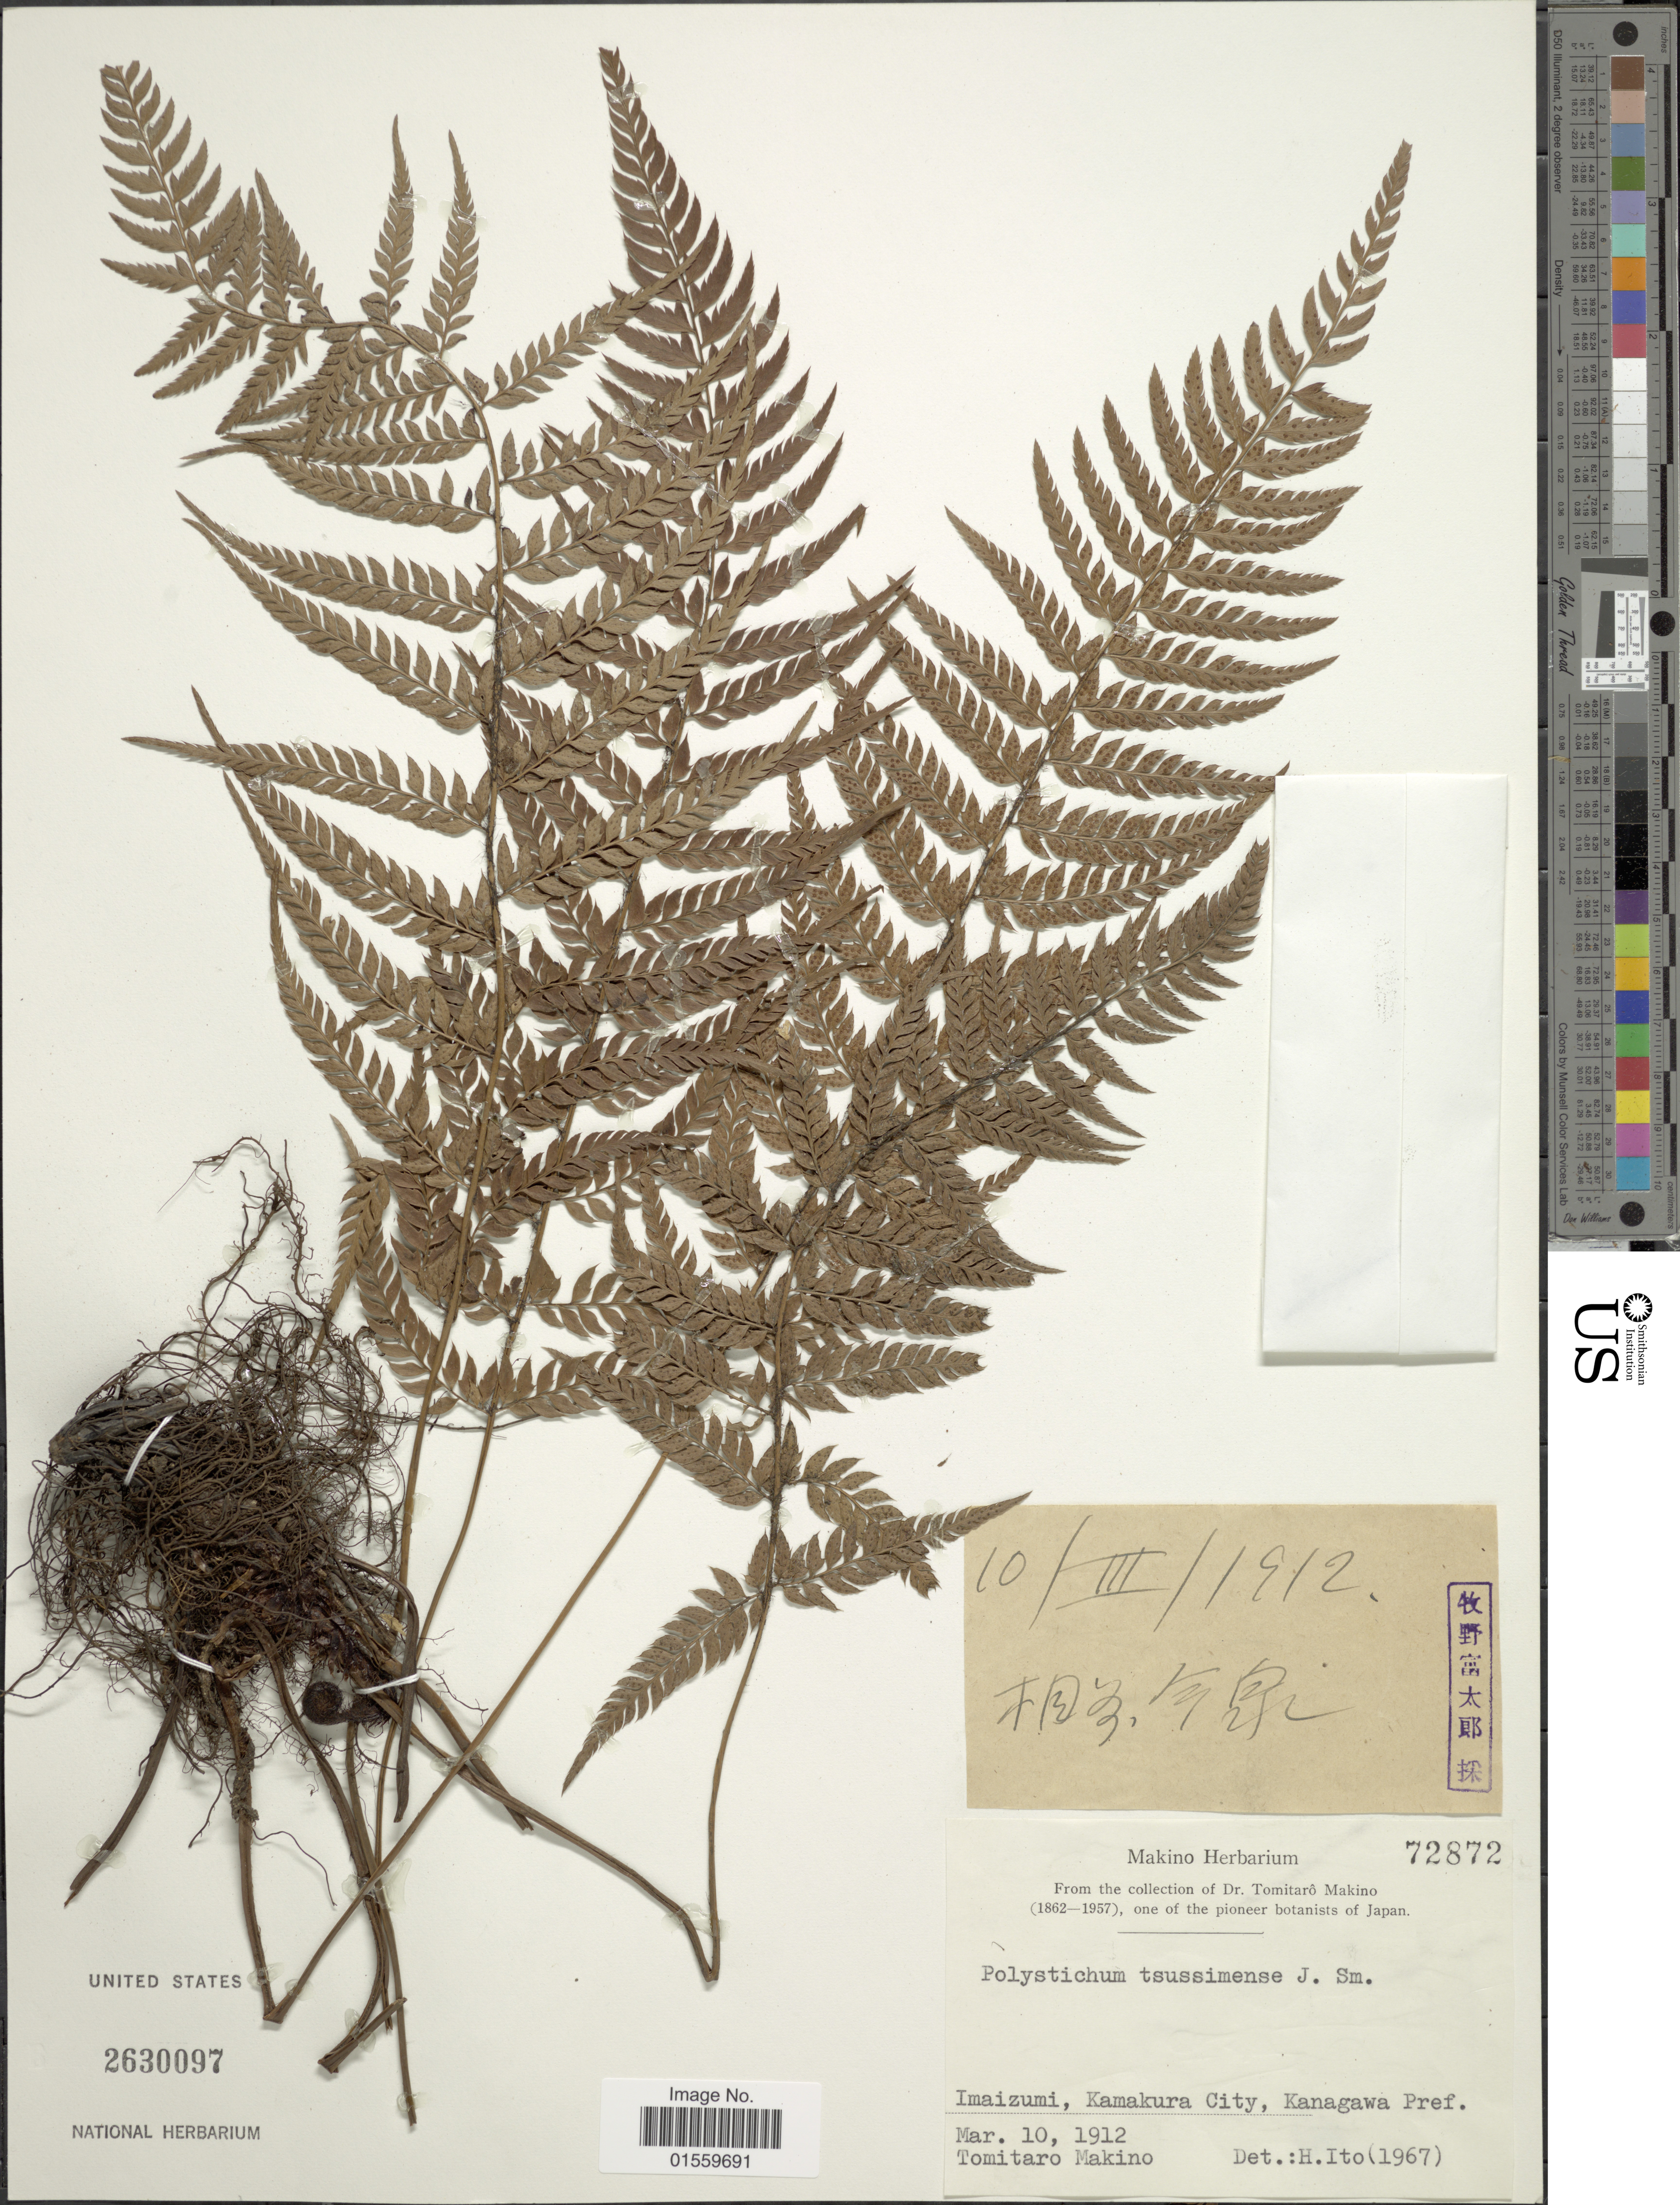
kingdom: Plantae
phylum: Tracheophyta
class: Polypodiopsida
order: Polypodiales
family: Dryopteridaceae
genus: Polystichum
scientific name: Polystichum tsus-simense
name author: (Hook.) J. Sm.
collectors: T. Makino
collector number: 72872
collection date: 1912-03-10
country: Japan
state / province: Kanagawa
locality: Imaizumi, Kamakura City, Kanagawa Pref.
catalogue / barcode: US 2630097